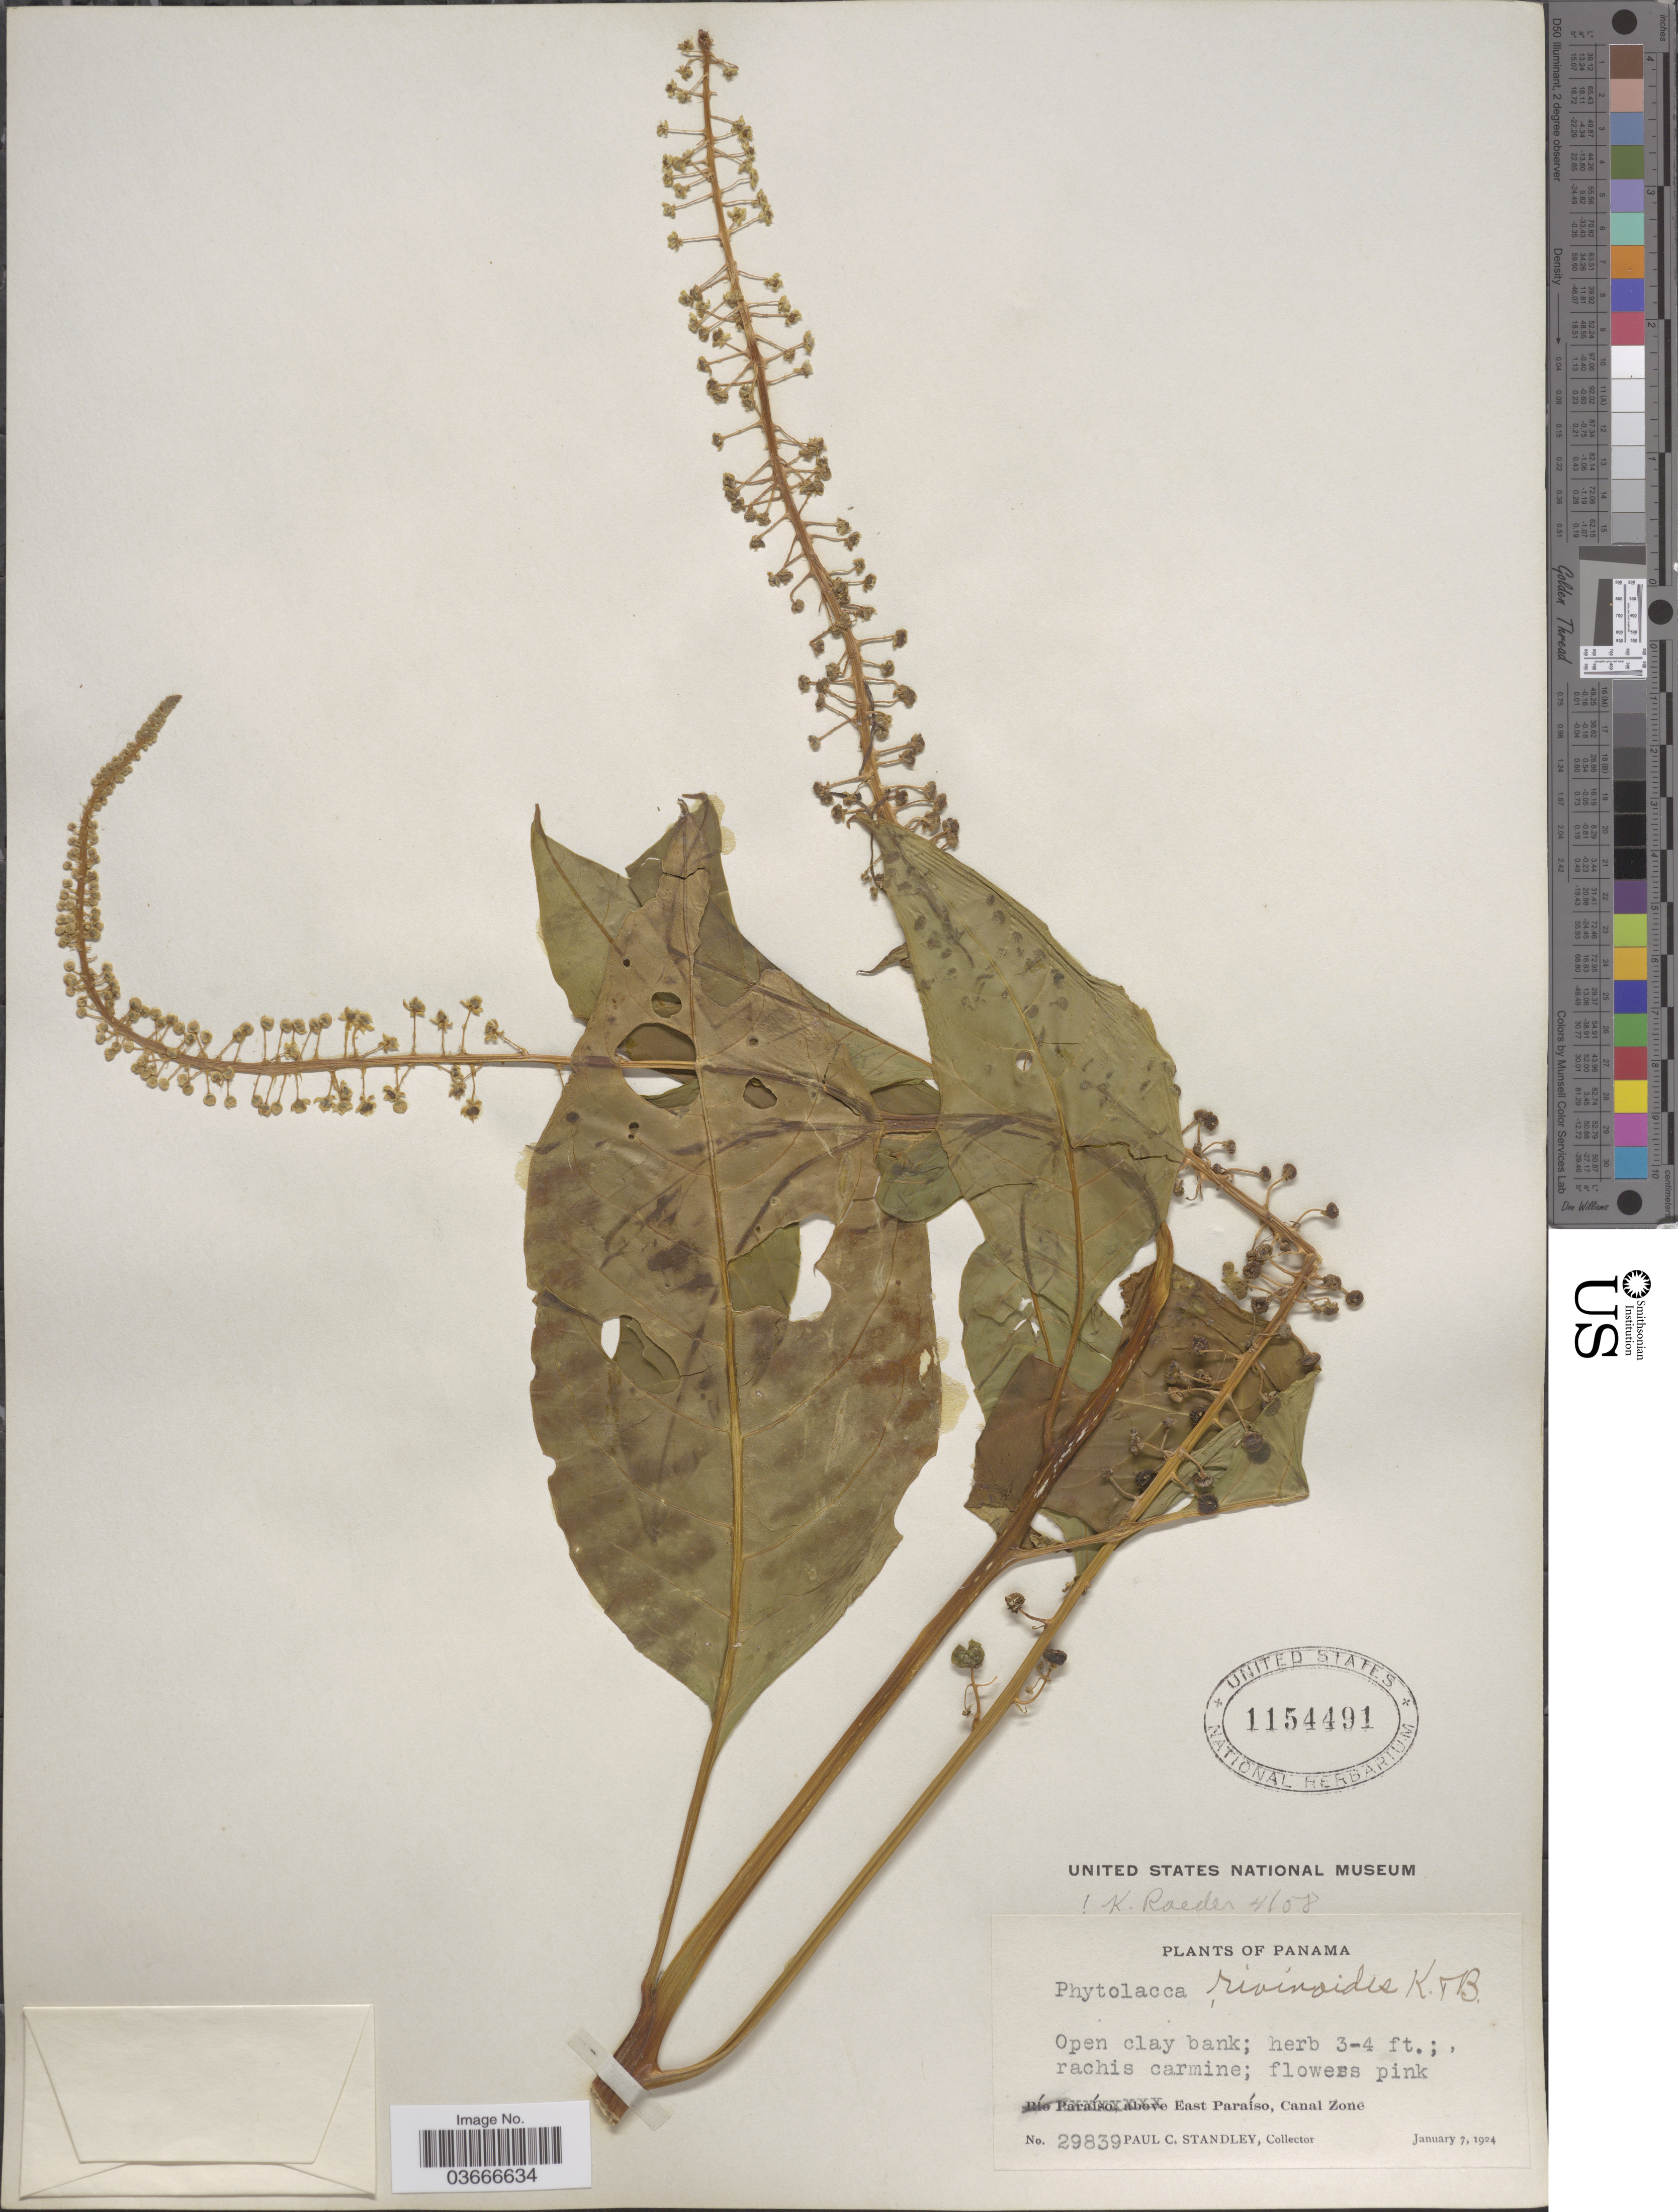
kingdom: Plantae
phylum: Tracheophyta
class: Magnoliopsida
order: Caryophyllales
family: Phytolaccaceae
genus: Phytolacca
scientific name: Phytolacca rivinoides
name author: Kunth & C.D. Bouché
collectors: P. C. Standley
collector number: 29839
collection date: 1924-01-07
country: Panama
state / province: Colón / Panamá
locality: East Paraíso, Canal Zone.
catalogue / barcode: US 1154491